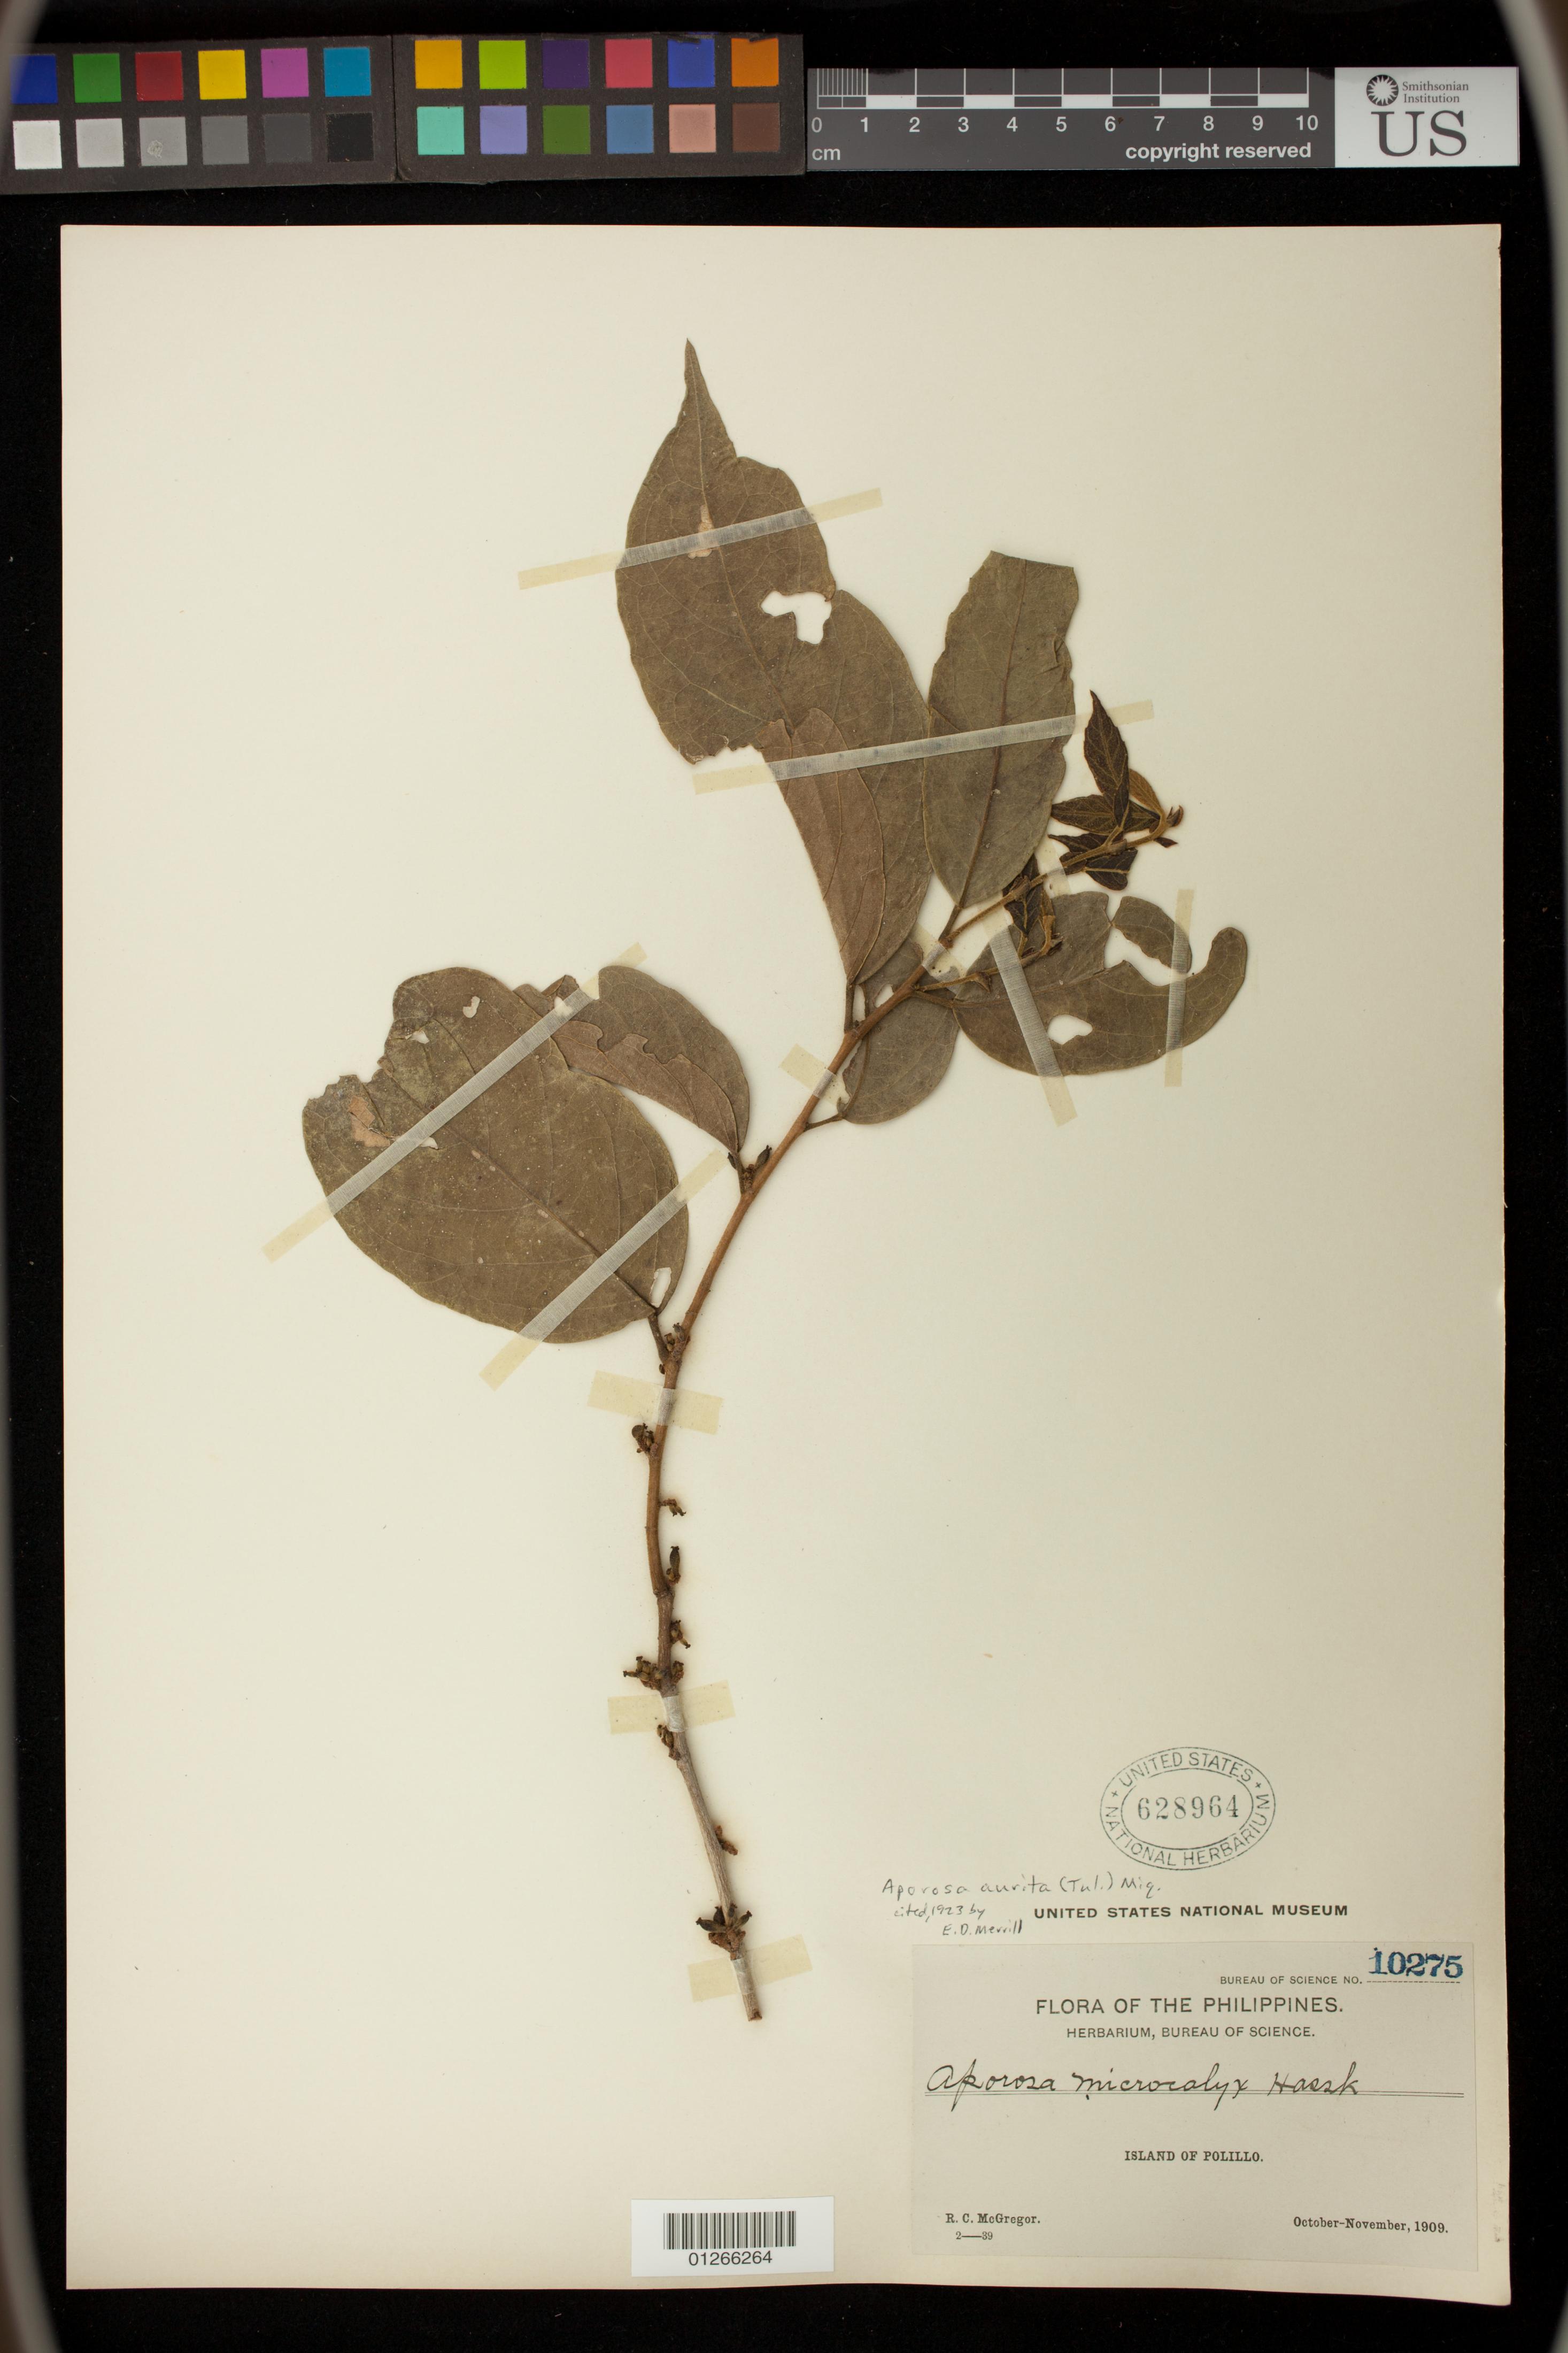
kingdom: Plantae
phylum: Tracheophyta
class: Magnoliopsida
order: Malpighiales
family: Phyllanthaceae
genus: Aporosa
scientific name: Aporosa octandra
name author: (Buch.-Ham. & D. Don) Vickery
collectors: R. C. McGregor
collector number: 10275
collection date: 1909-10/1909-11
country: Philippines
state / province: Calabarzon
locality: Island of Polillo